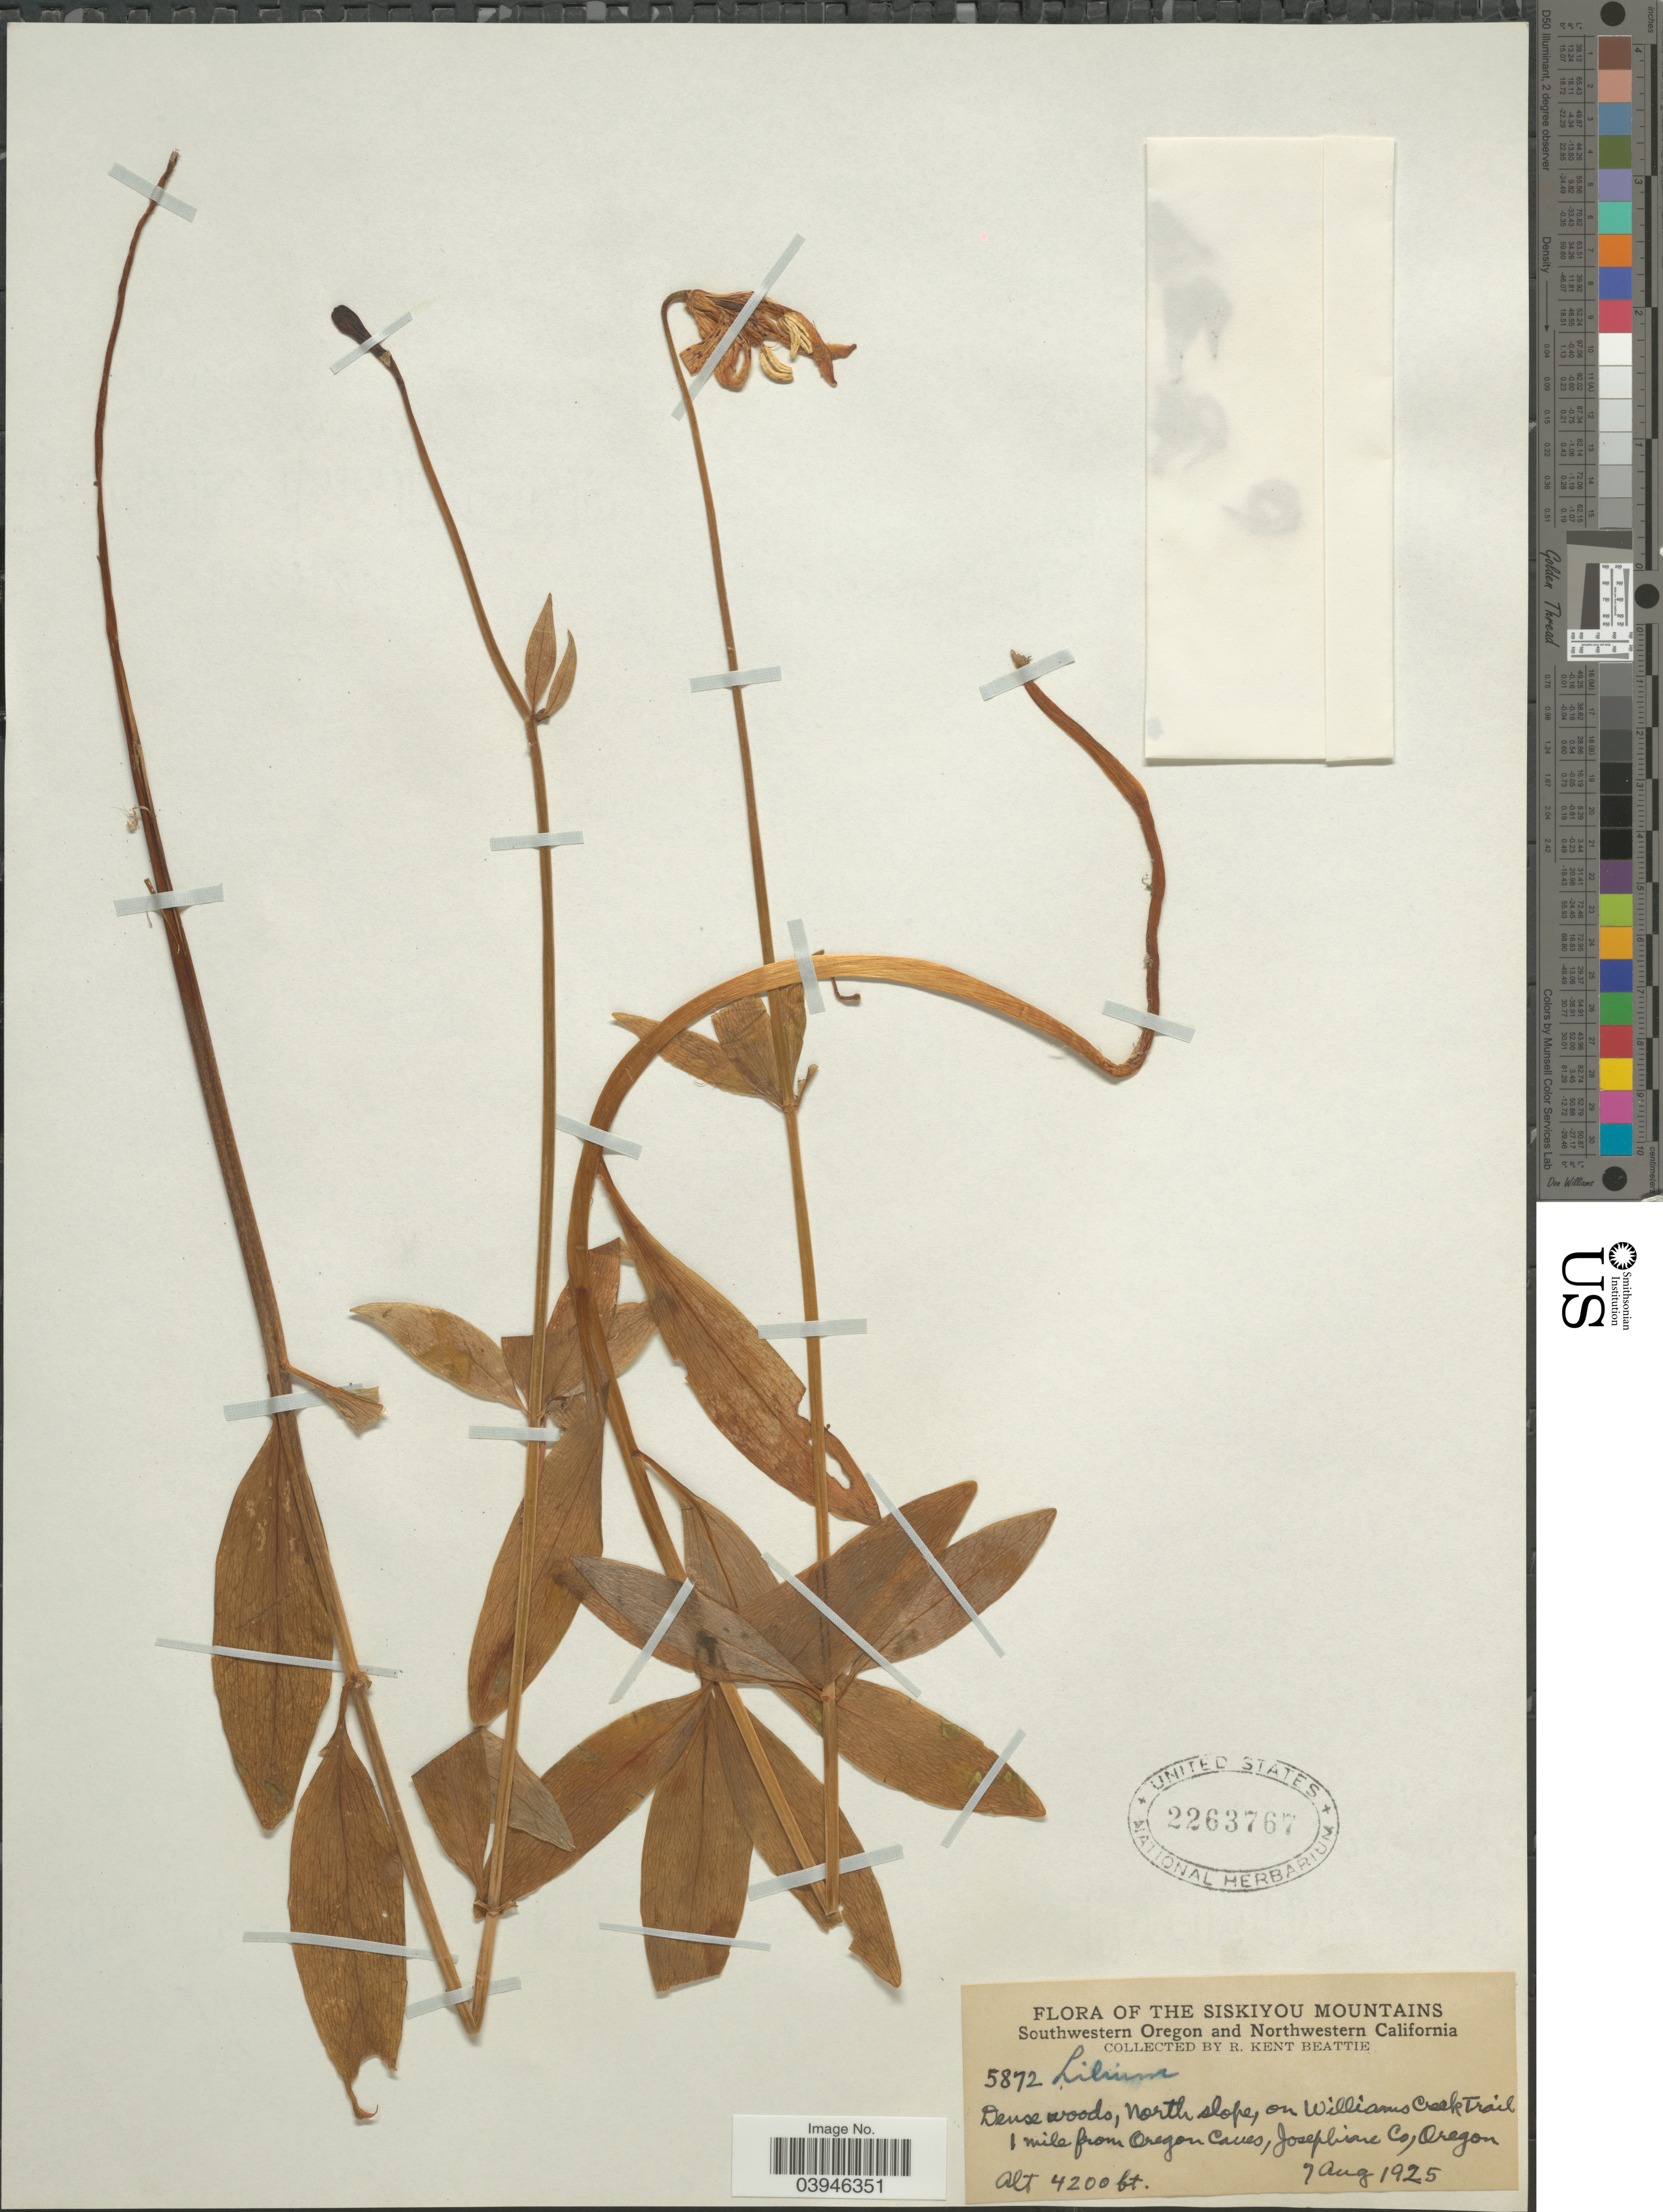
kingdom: Plantae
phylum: Tracheophyta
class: Liliopsida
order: Liliales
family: Liliaceae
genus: Lilium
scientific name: Lilium sp.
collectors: R. K. Beattie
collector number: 5872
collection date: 1925-08-07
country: United States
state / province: Oregon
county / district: Josephine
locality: Siskiyou Mountains. Southwestern Oregon. North slope, on Williams Creek Trail 1 mile from Oregon Caves, Josephine Co.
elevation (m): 1280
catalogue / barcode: US 2263767